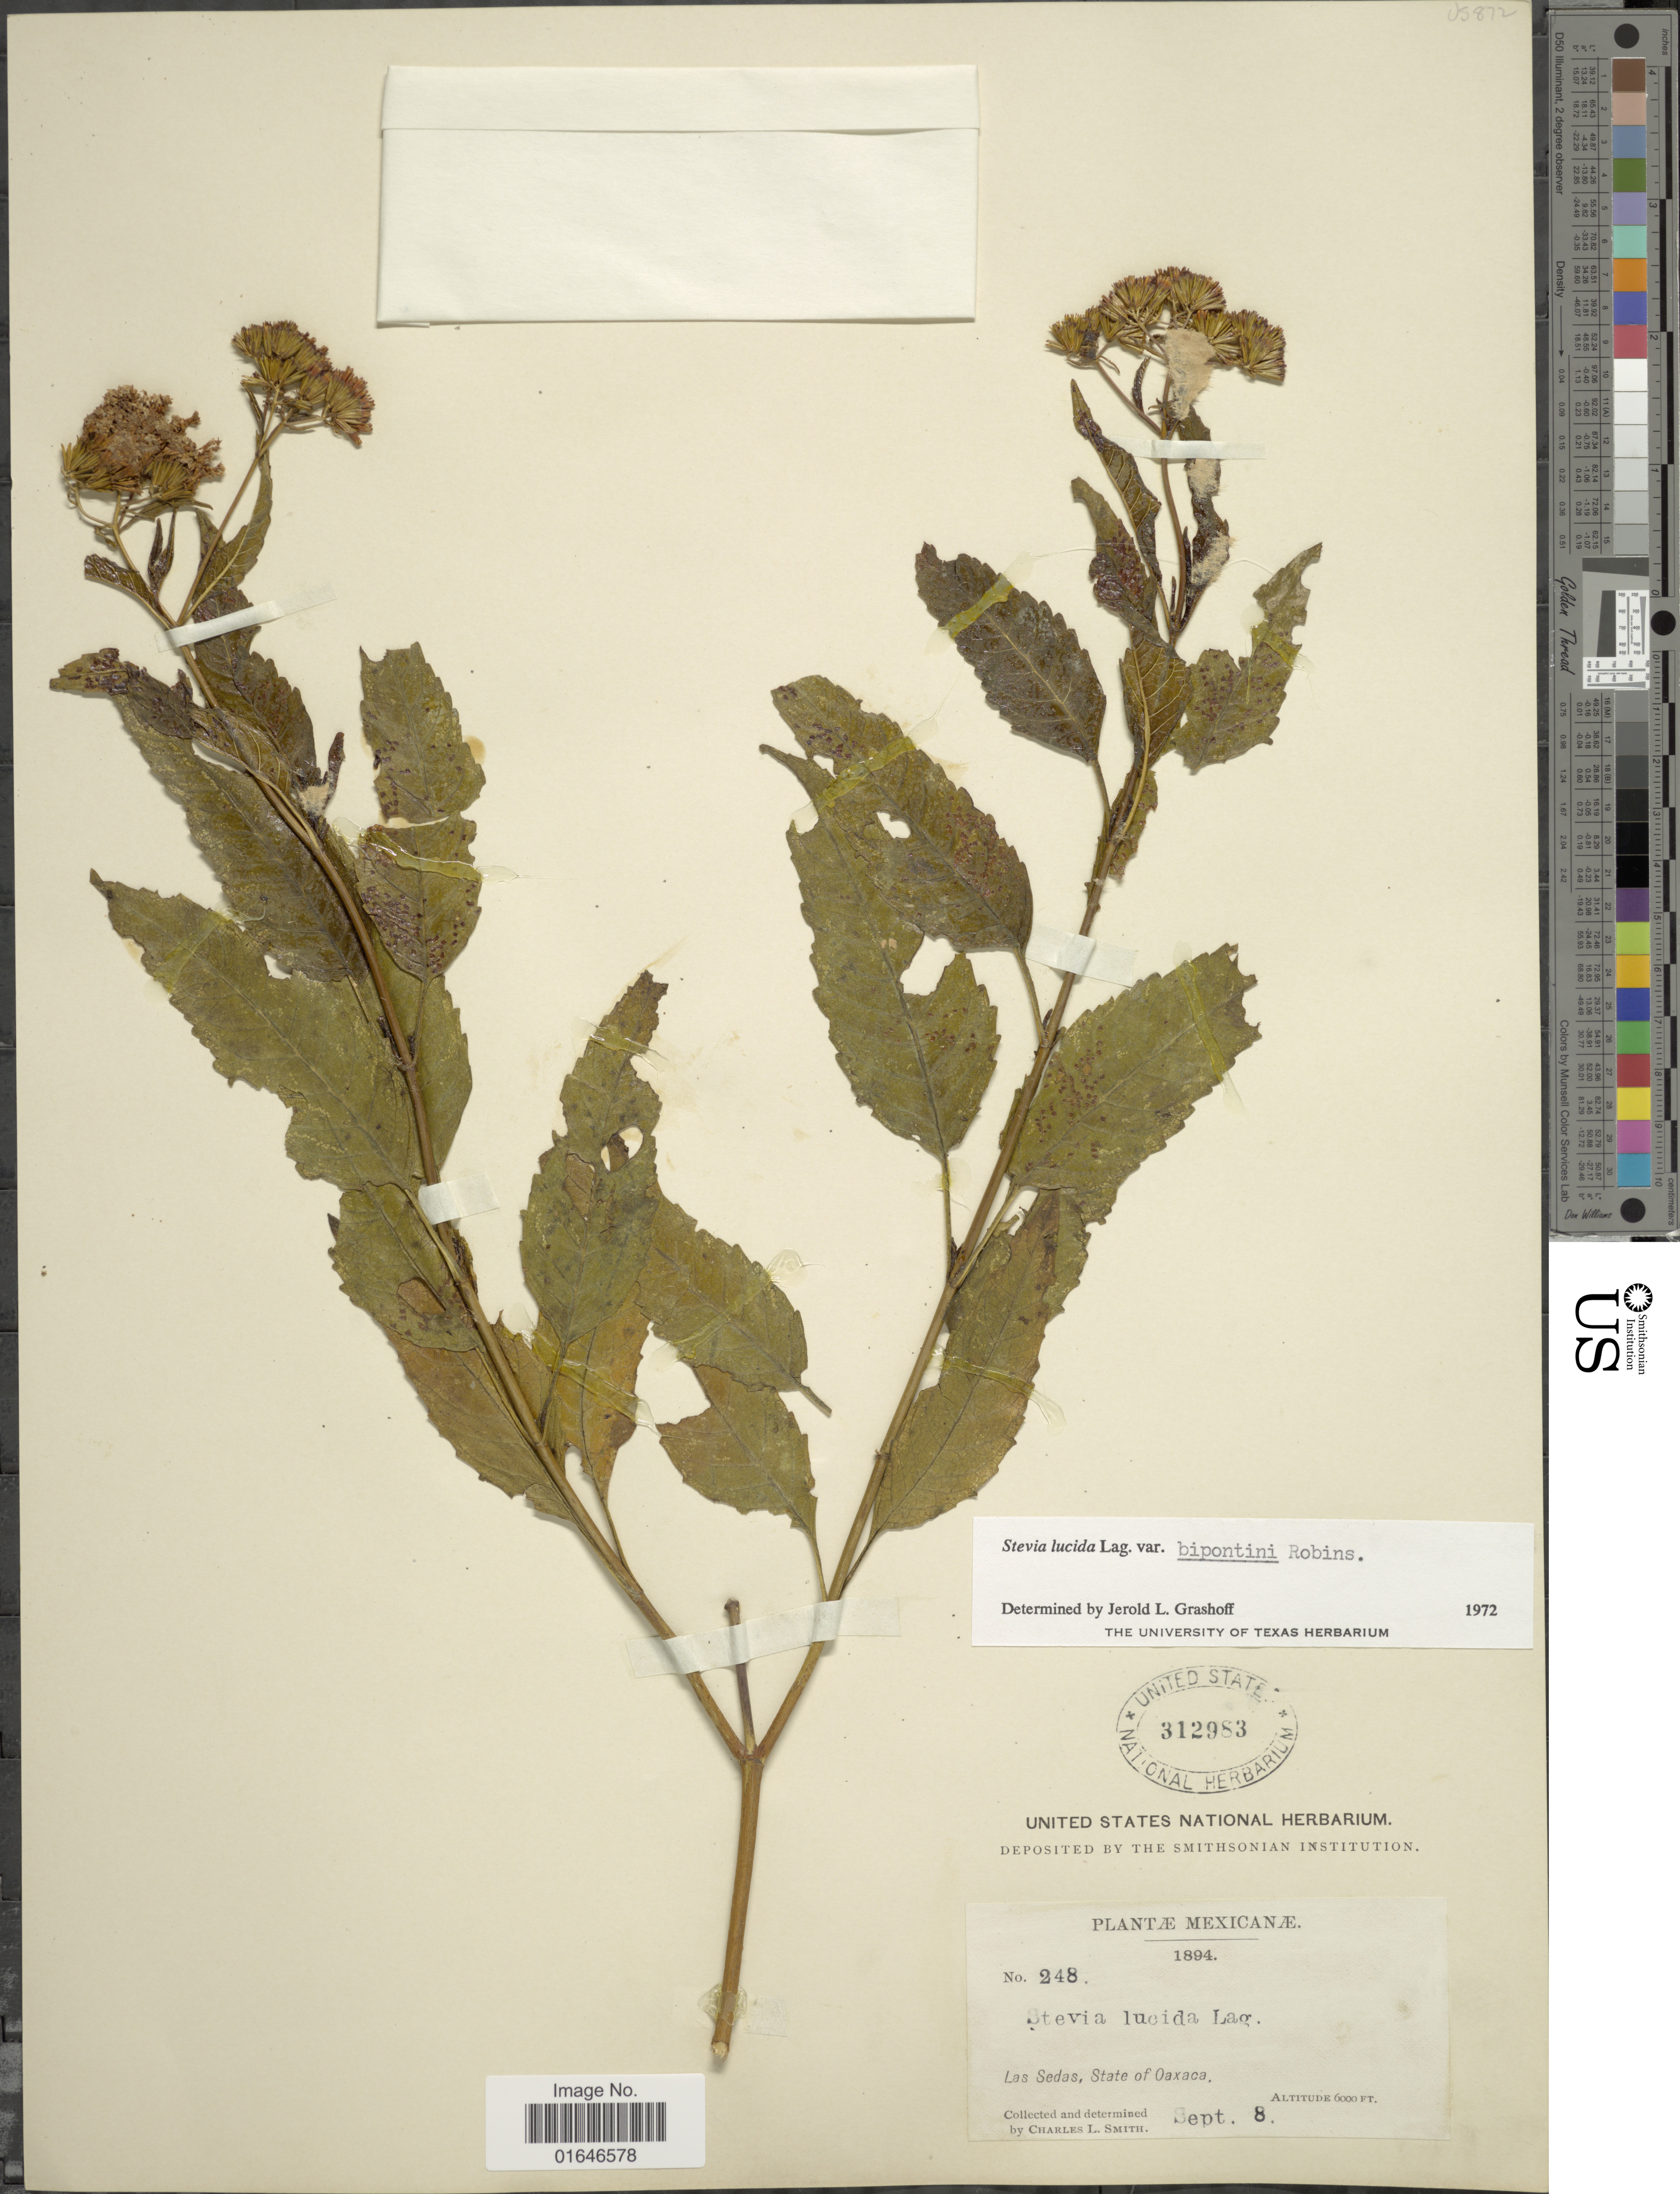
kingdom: Plantae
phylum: Tracheophyta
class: Magnoliopsida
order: Asterales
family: Asteraceae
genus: Stevia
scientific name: Stevia lucida var. bipontini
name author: B.L. Rob.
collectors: C. L. Smith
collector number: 248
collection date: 1894-09-08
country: Mexico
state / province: Oaxaca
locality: Las Sedas, state of Oaxaca.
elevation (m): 1829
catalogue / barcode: US 312983